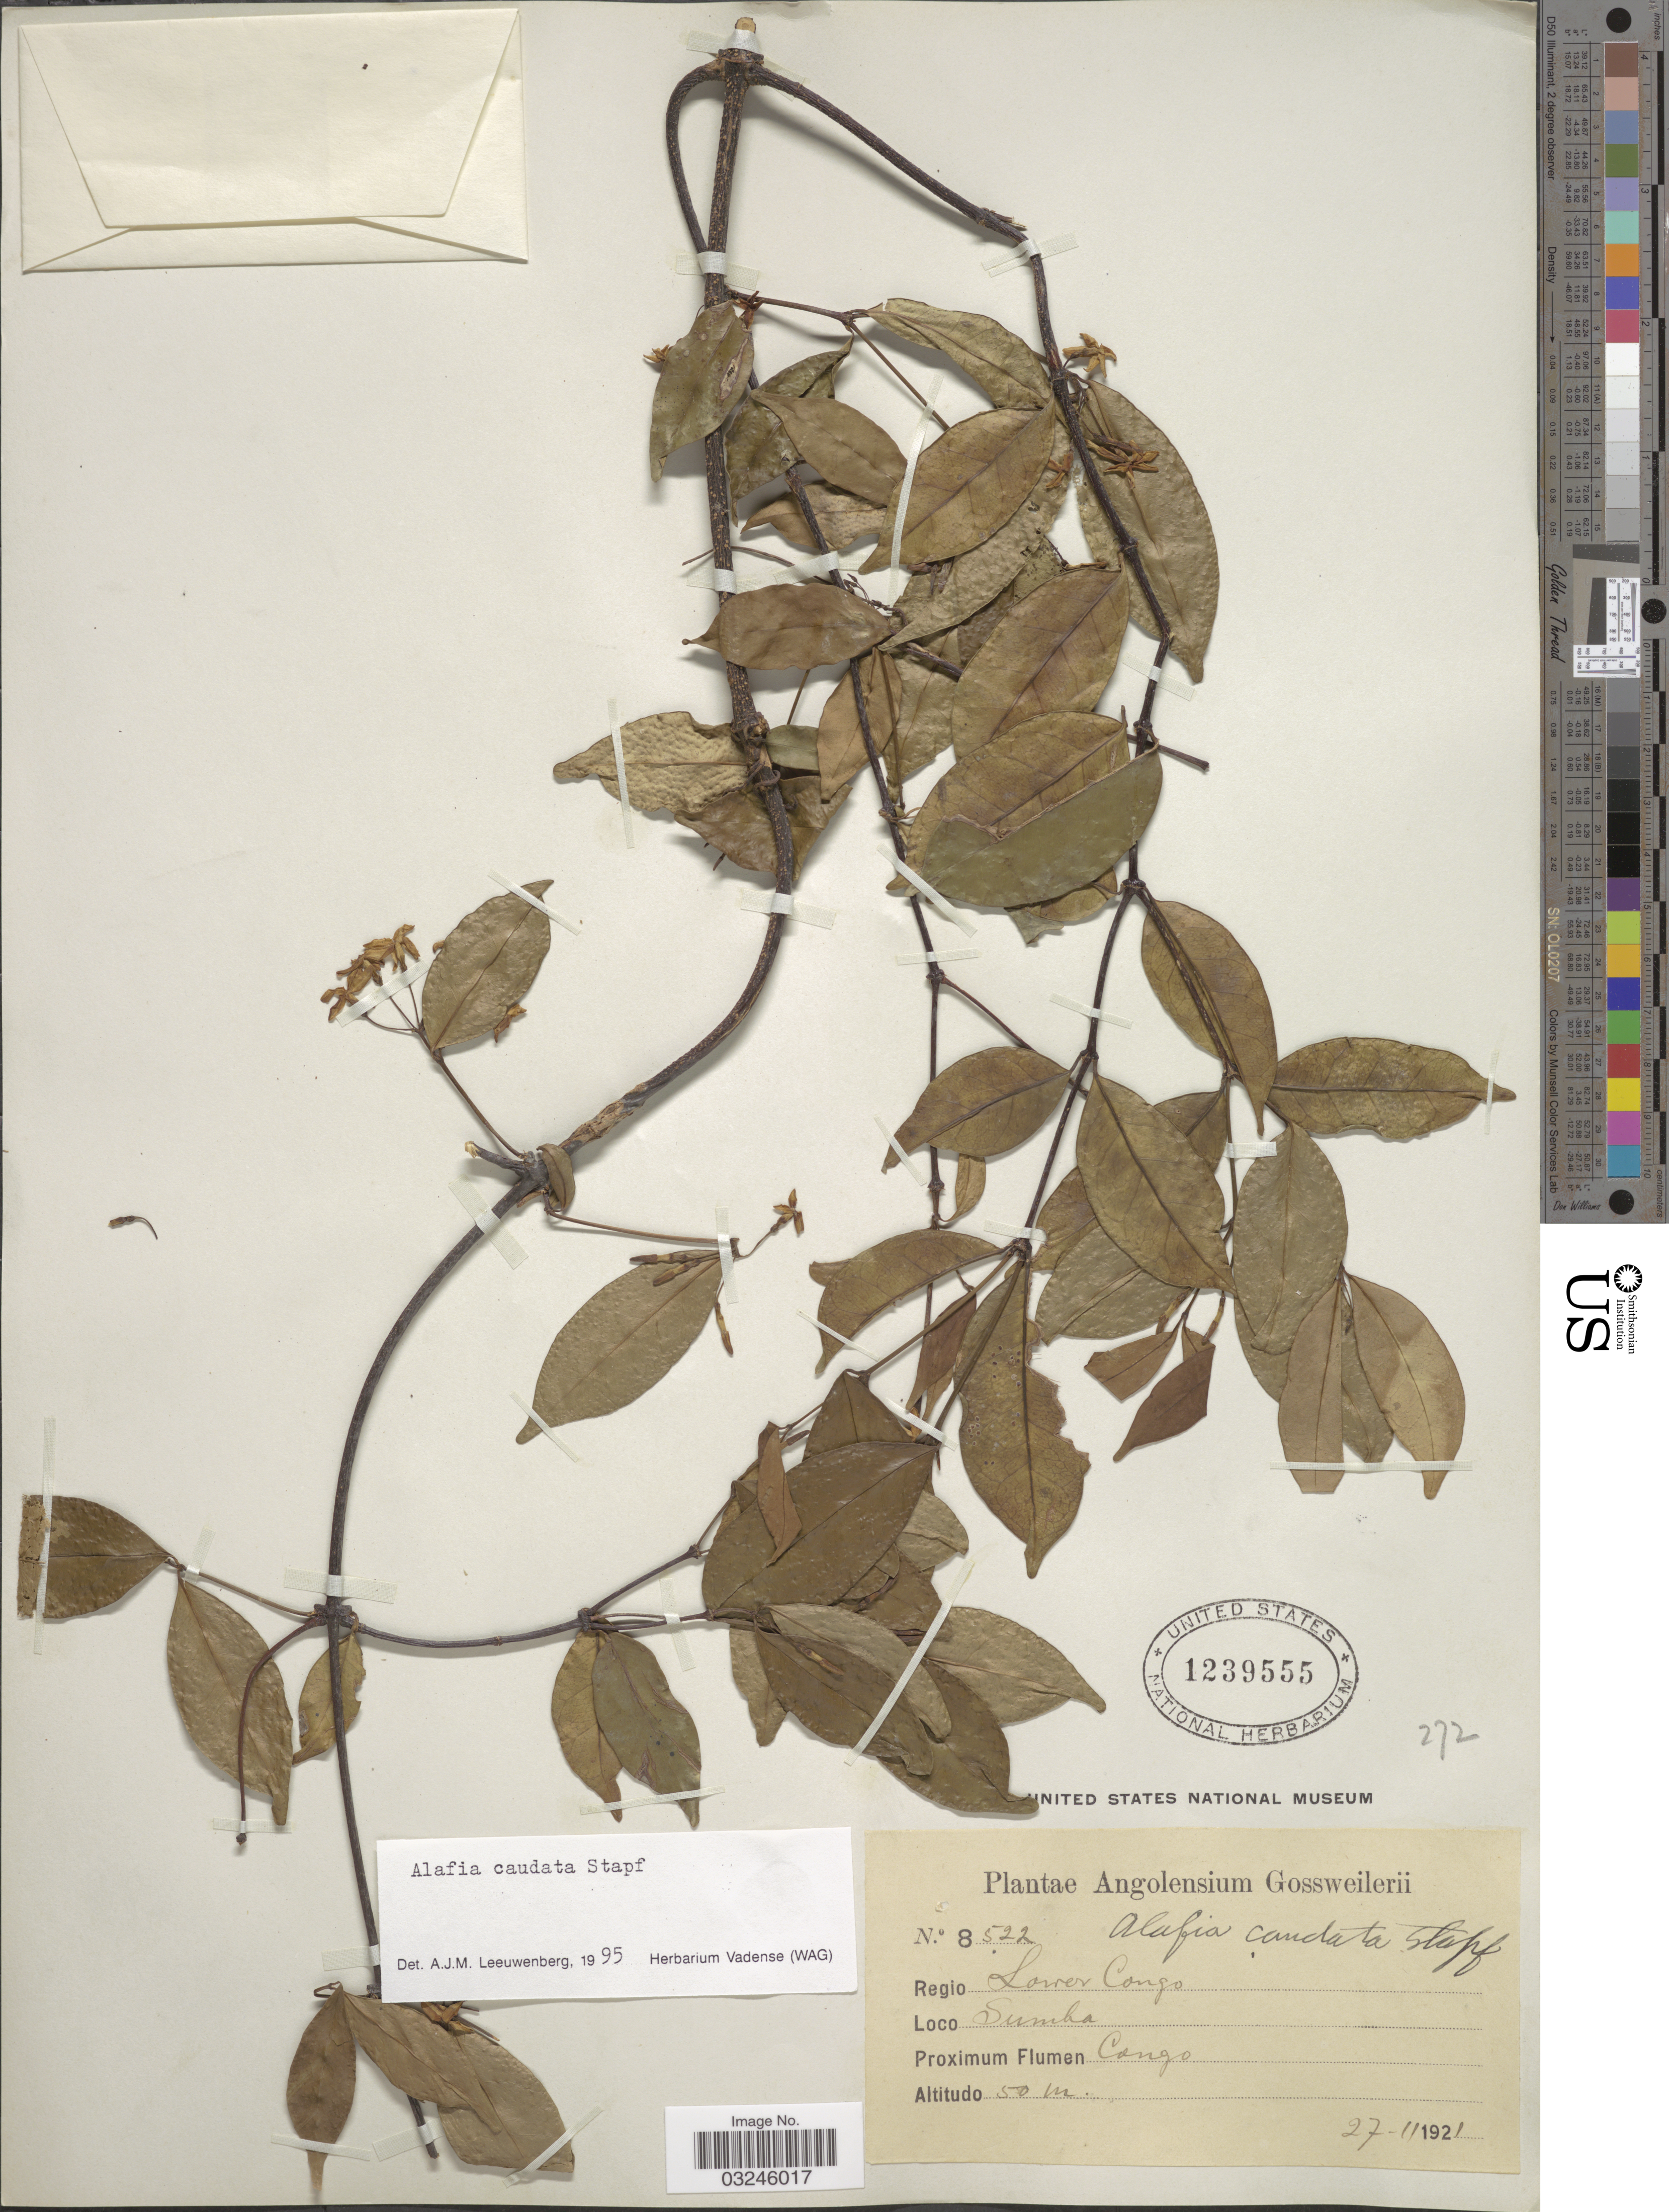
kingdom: Plantae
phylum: Tracheophyta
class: Magnoliopsida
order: Gentianales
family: Apocynaceae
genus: Alafia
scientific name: Alafia caudata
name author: Stapf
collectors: -. Gossweiler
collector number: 8522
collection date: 1921-11-27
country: Angola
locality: Regio Lower Congo, Sumba, Congo.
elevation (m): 50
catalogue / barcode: US 1239555